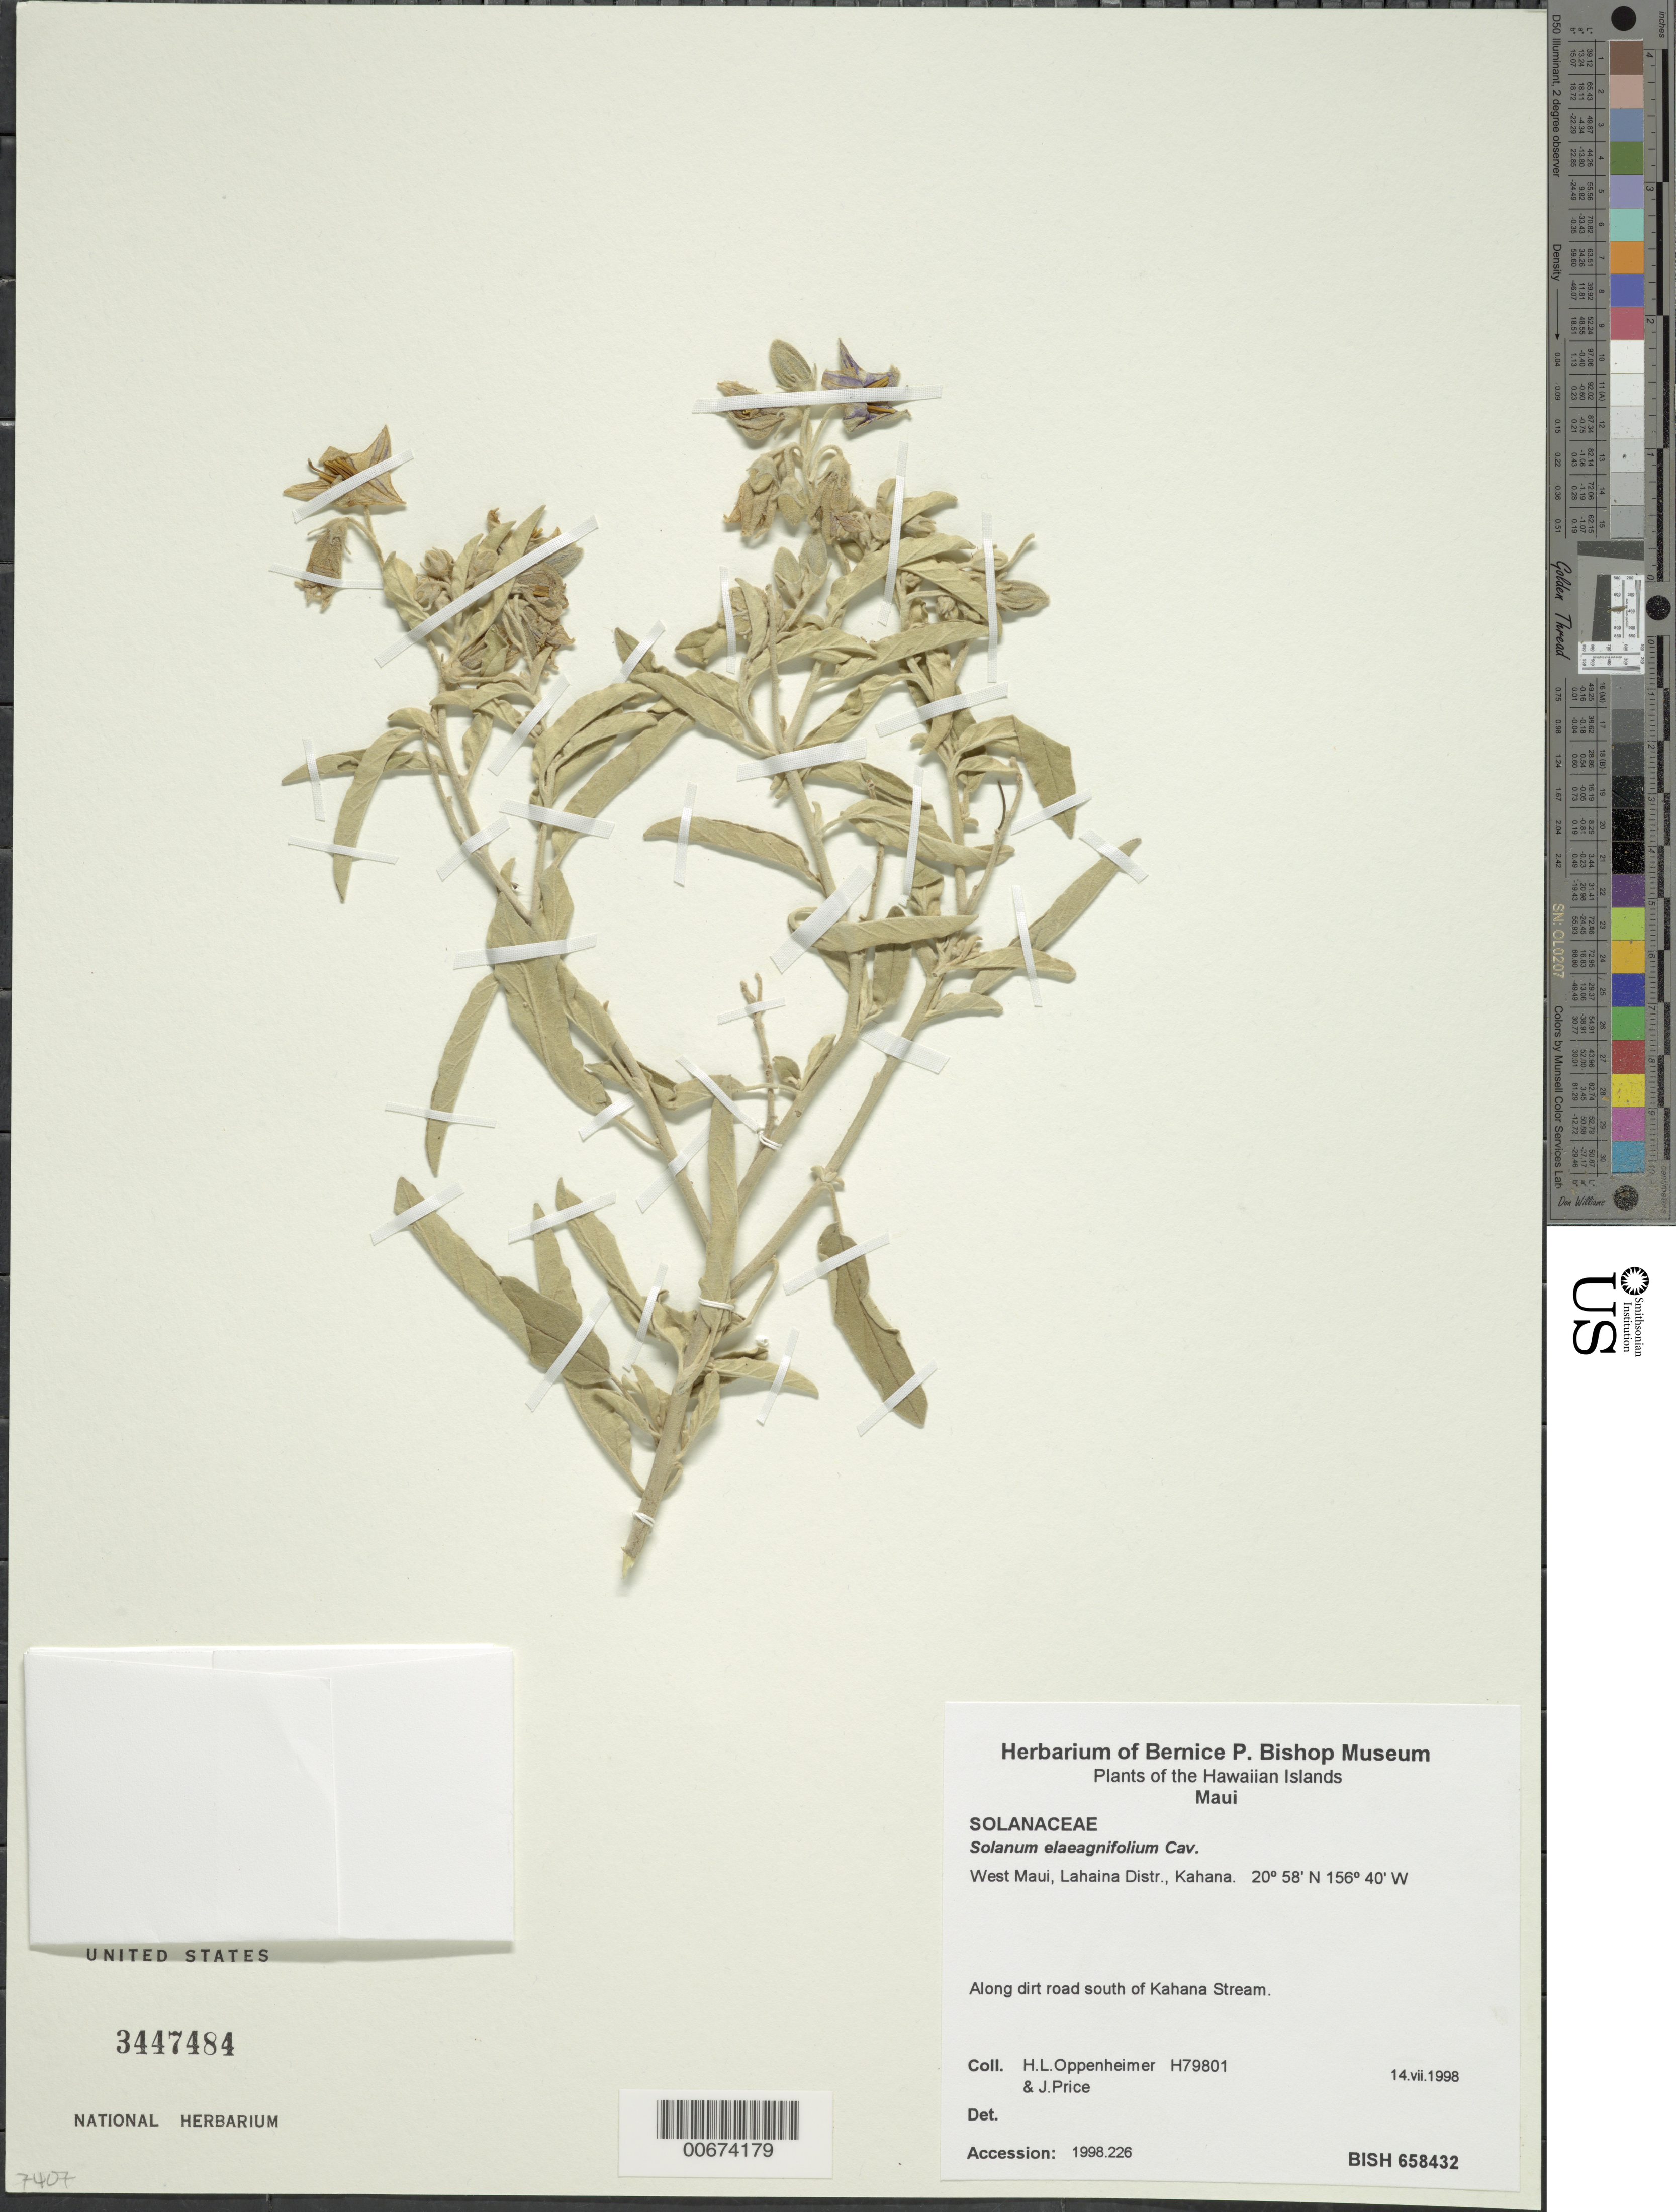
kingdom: Plantae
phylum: Tracheophyta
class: Magnoliopsida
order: Solanales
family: Solanaceae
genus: Solanum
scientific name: Solanum elaeagnifolium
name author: Cav.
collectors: H. L. Oppenheimer & J. Price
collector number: H79801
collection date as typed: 14 Jul 1998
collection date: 1998-07-14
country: United States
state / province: Hawaii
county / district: Maui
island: Maui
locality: W Maui, Lahaina Distr., Kahana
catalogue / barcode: US 3447484